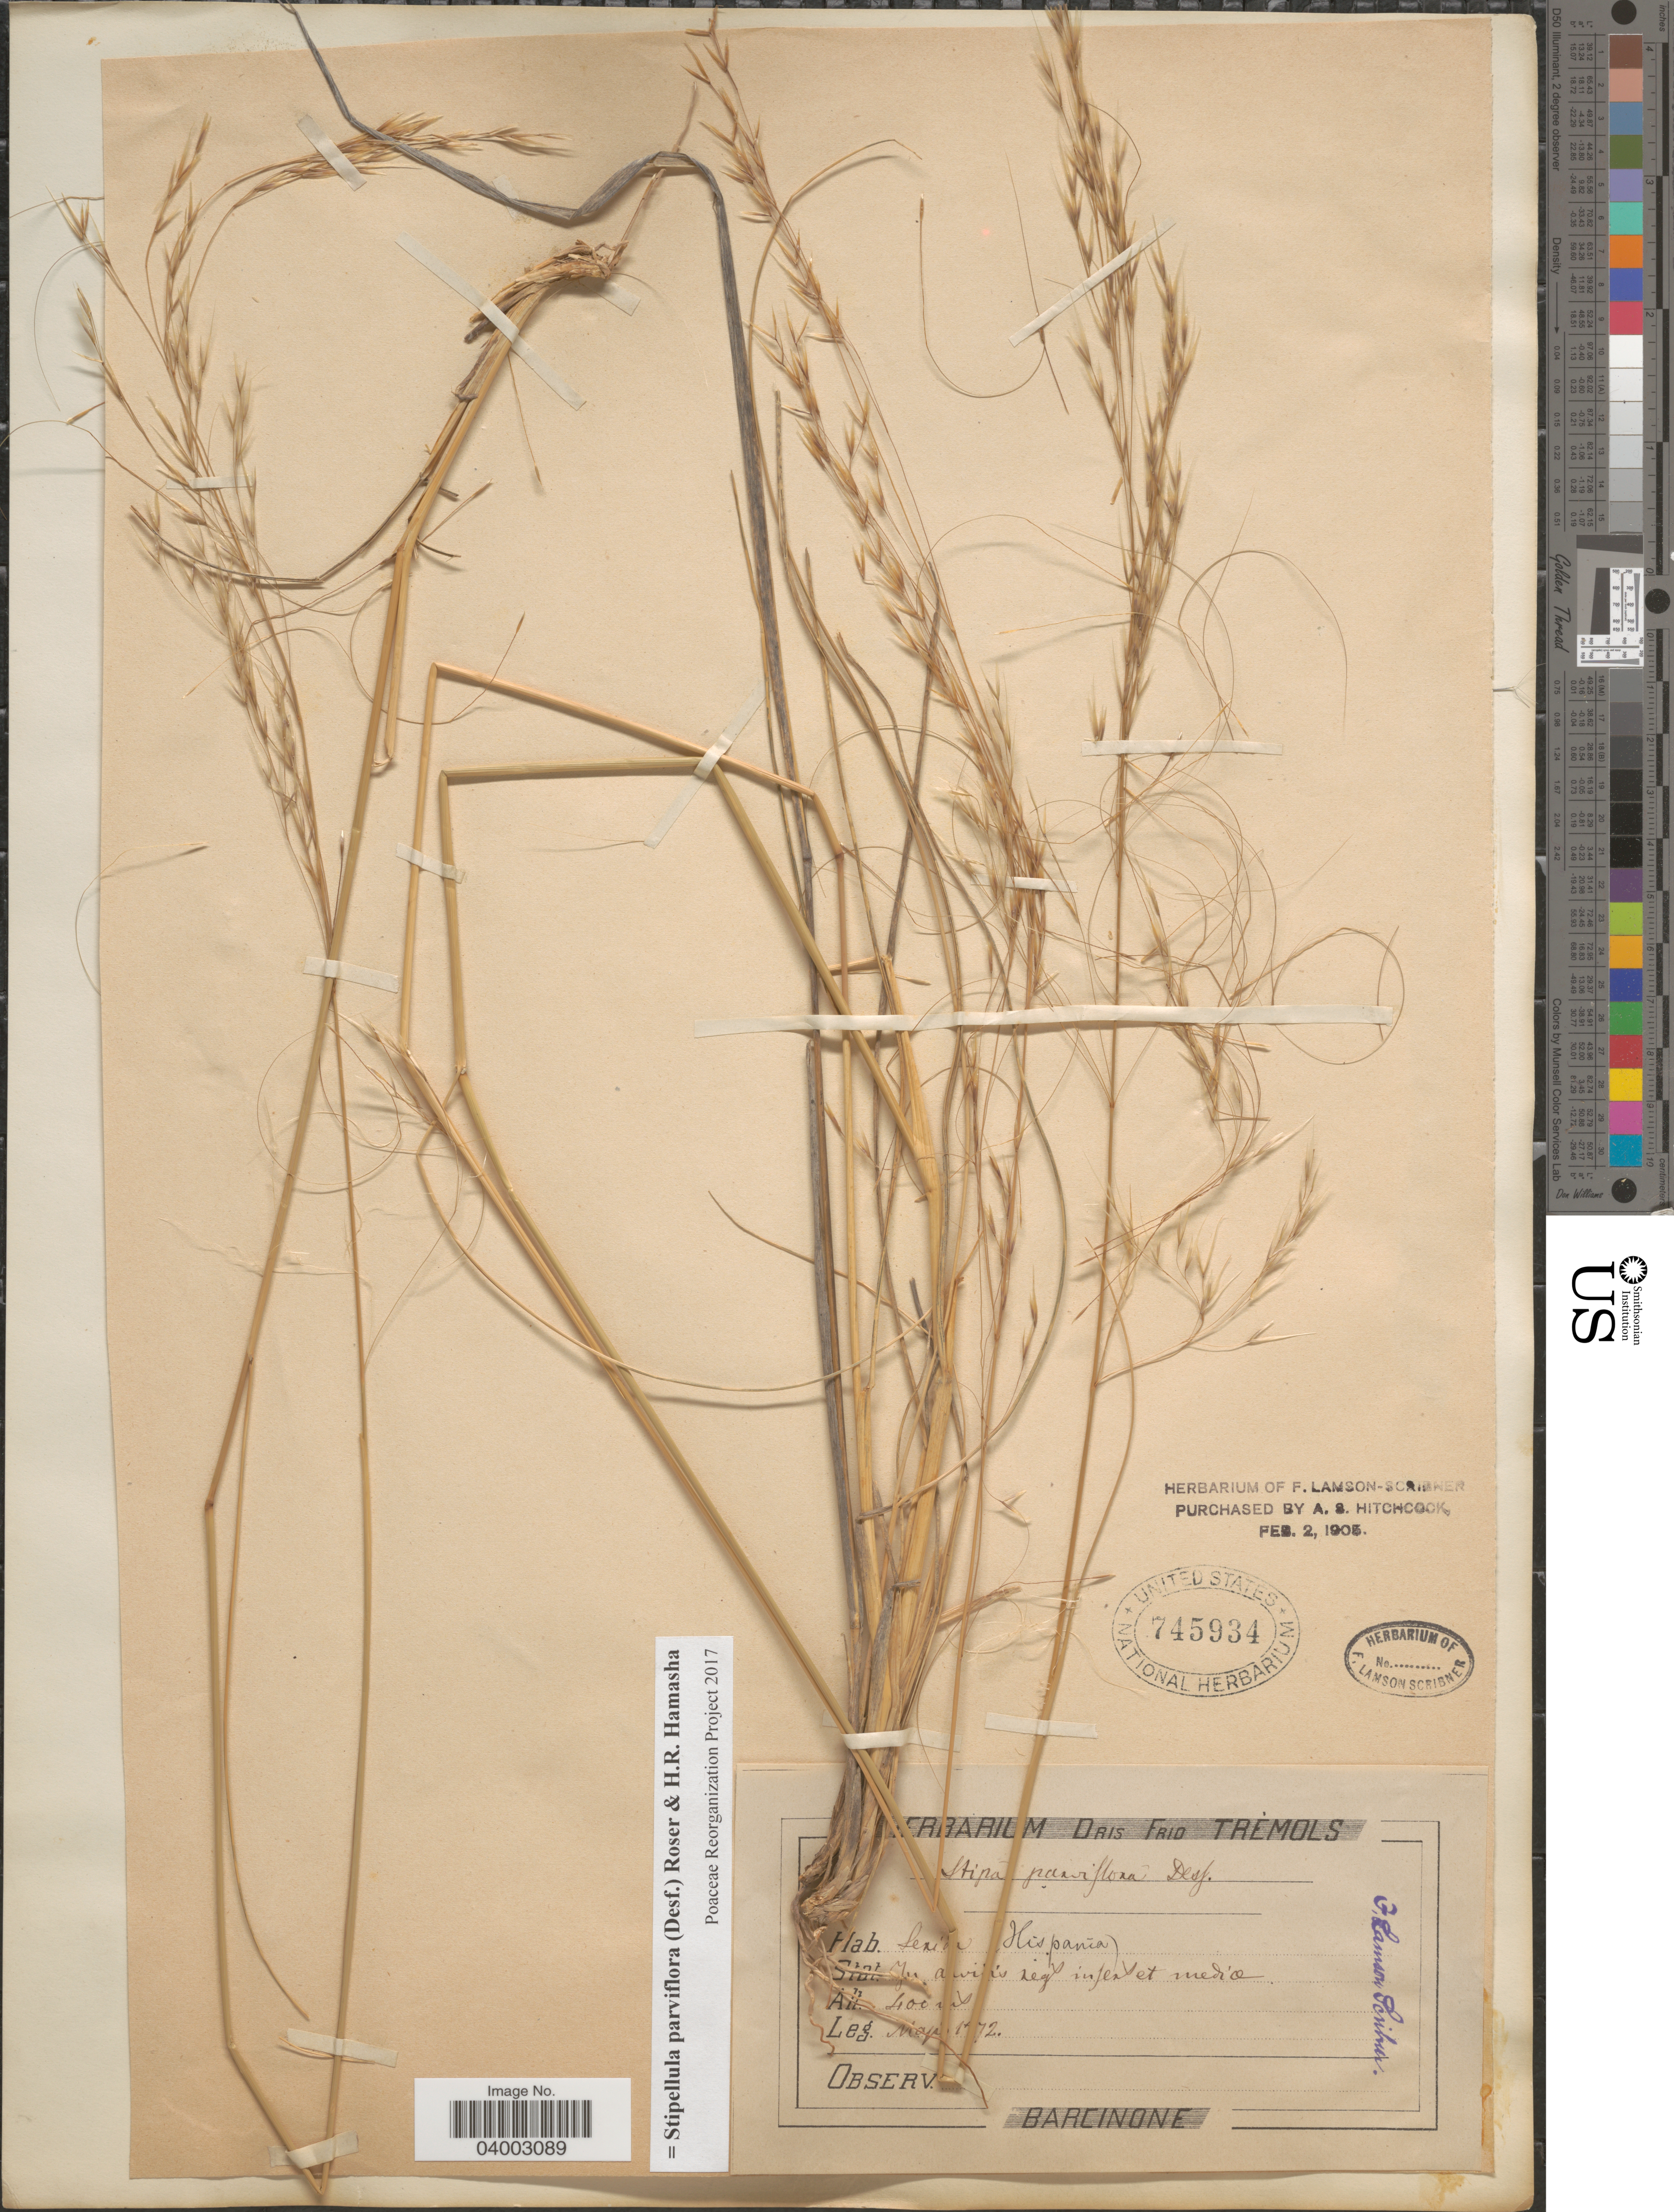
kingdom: Plantae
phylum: Tracheophyta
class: Liliopsida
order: Poales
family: Poaceae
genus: Stipellula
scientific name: Stipellula parviflora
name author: (Desf.) Röser & H. R. Hamasha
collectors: F. L. Scribner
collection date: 1872-05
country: Spain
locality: Hispania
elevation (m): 400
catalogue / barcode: US 745934